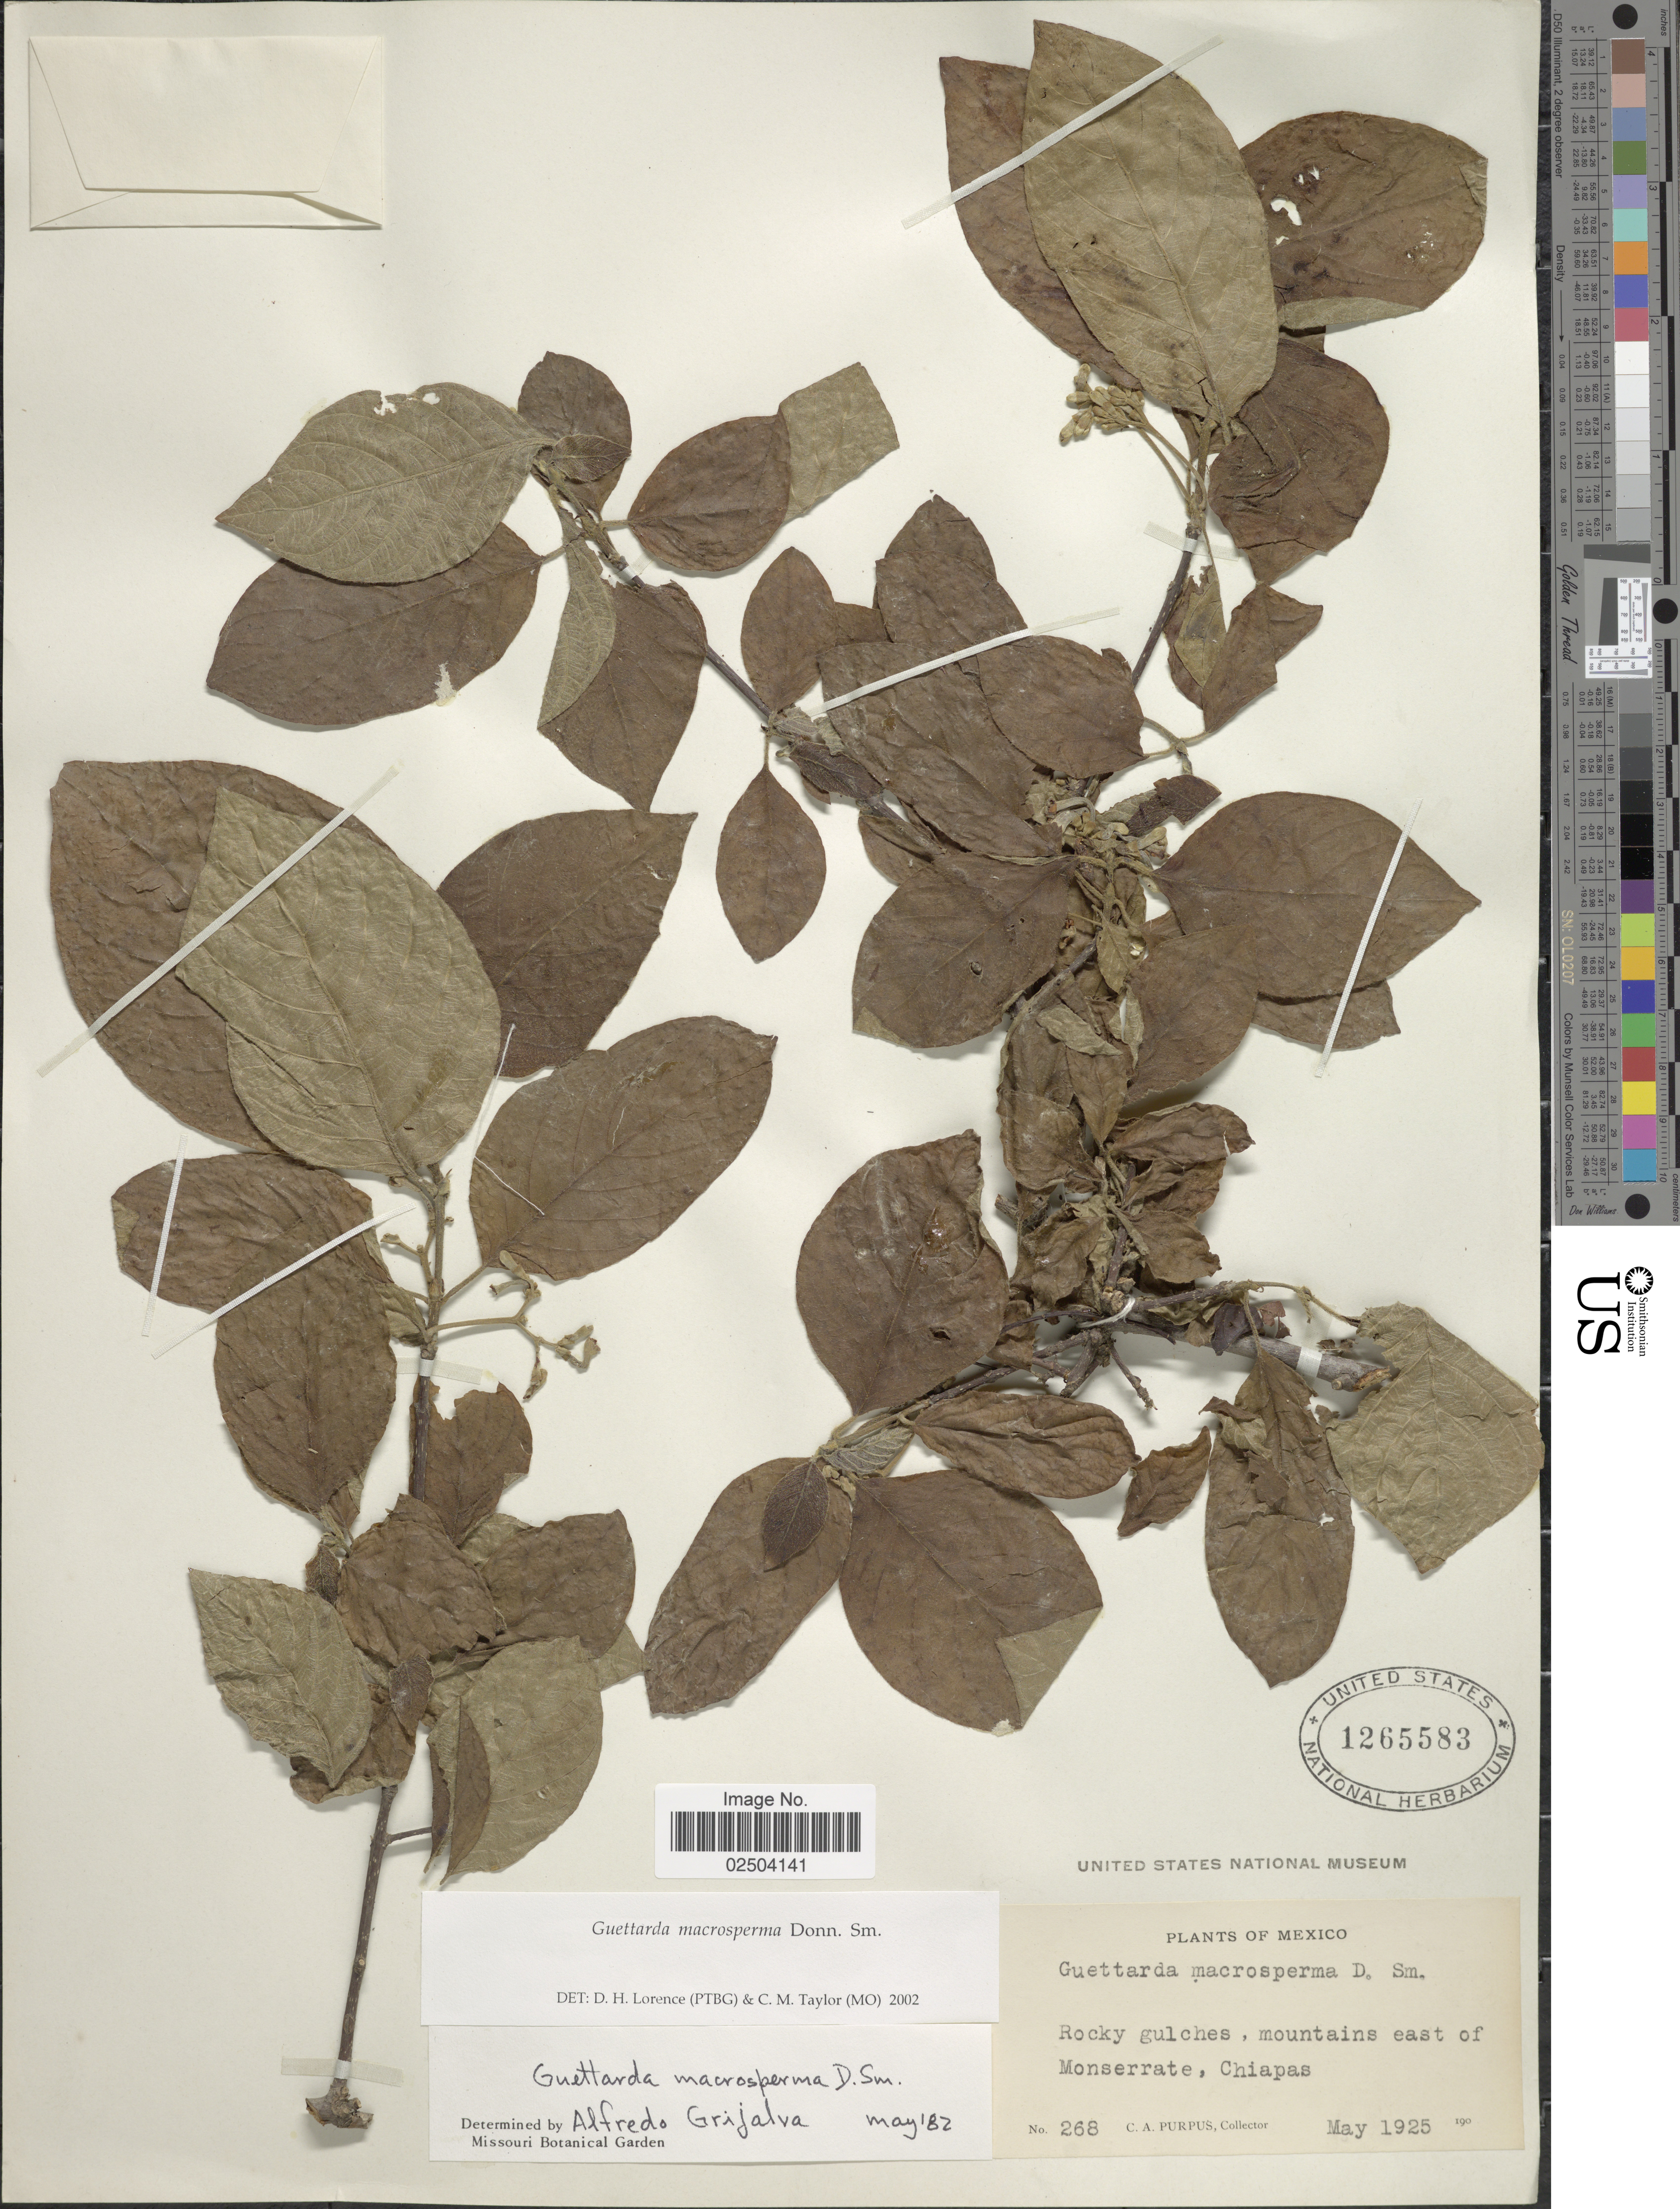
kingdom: Plantae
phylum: Tracheophyta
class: Magnoliopsida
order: Gentianales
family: Rubiaceae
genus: Guettarda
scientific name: Guettarda macrosperma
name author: Donn. Sm.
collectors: C. A. Purpus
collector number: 268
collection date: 1925-05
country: Mexico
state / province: Chiapas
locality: Mountains east of Monserrate.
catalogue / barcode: US 1265583